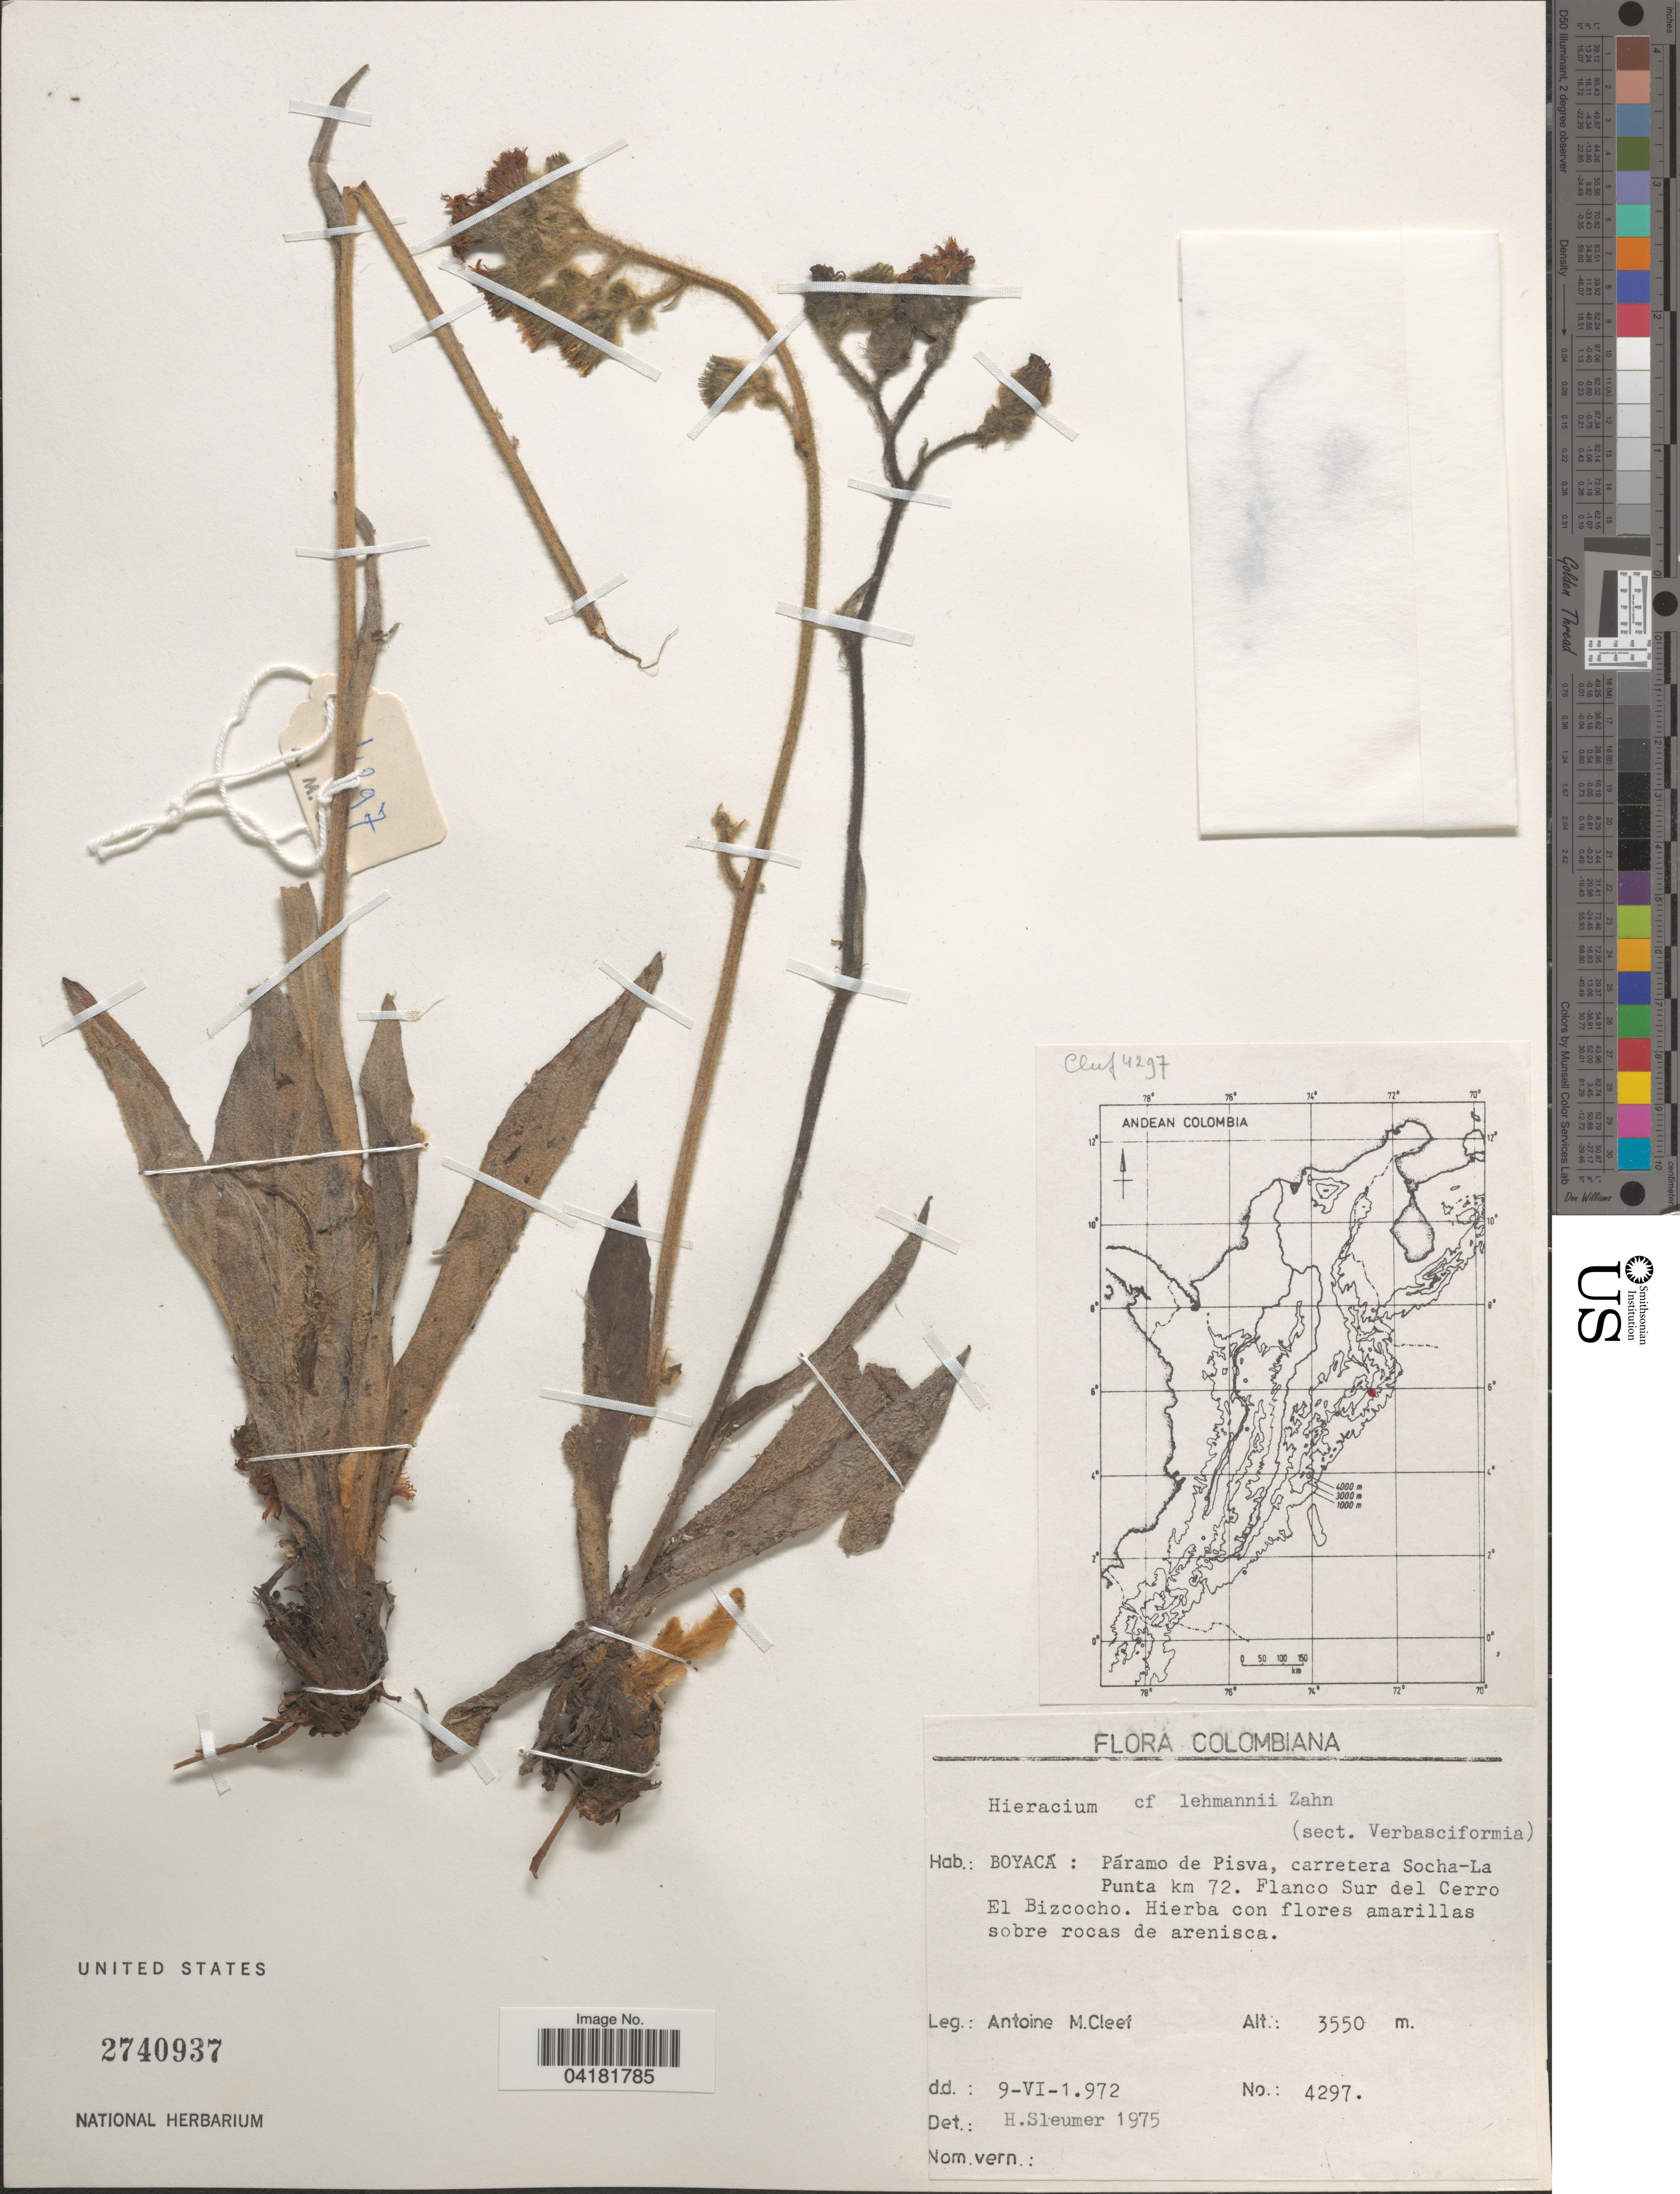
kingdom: Plantae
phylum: Tracheophyta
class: Magnoliopsida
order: Asterales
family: Asteraceae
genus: Hieracium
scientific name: Hieracium lehmannii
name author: Zahn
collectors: A. M. Cleef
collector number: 4297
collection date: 1972-06-09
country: Colombia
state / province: Boyacá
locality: Colombiana. Páramo de Pisva, carretera Socha-La Punta km 72. Flanco Sur del Cerro El Bizcocho.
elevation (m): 3550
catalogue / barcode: US 2740937